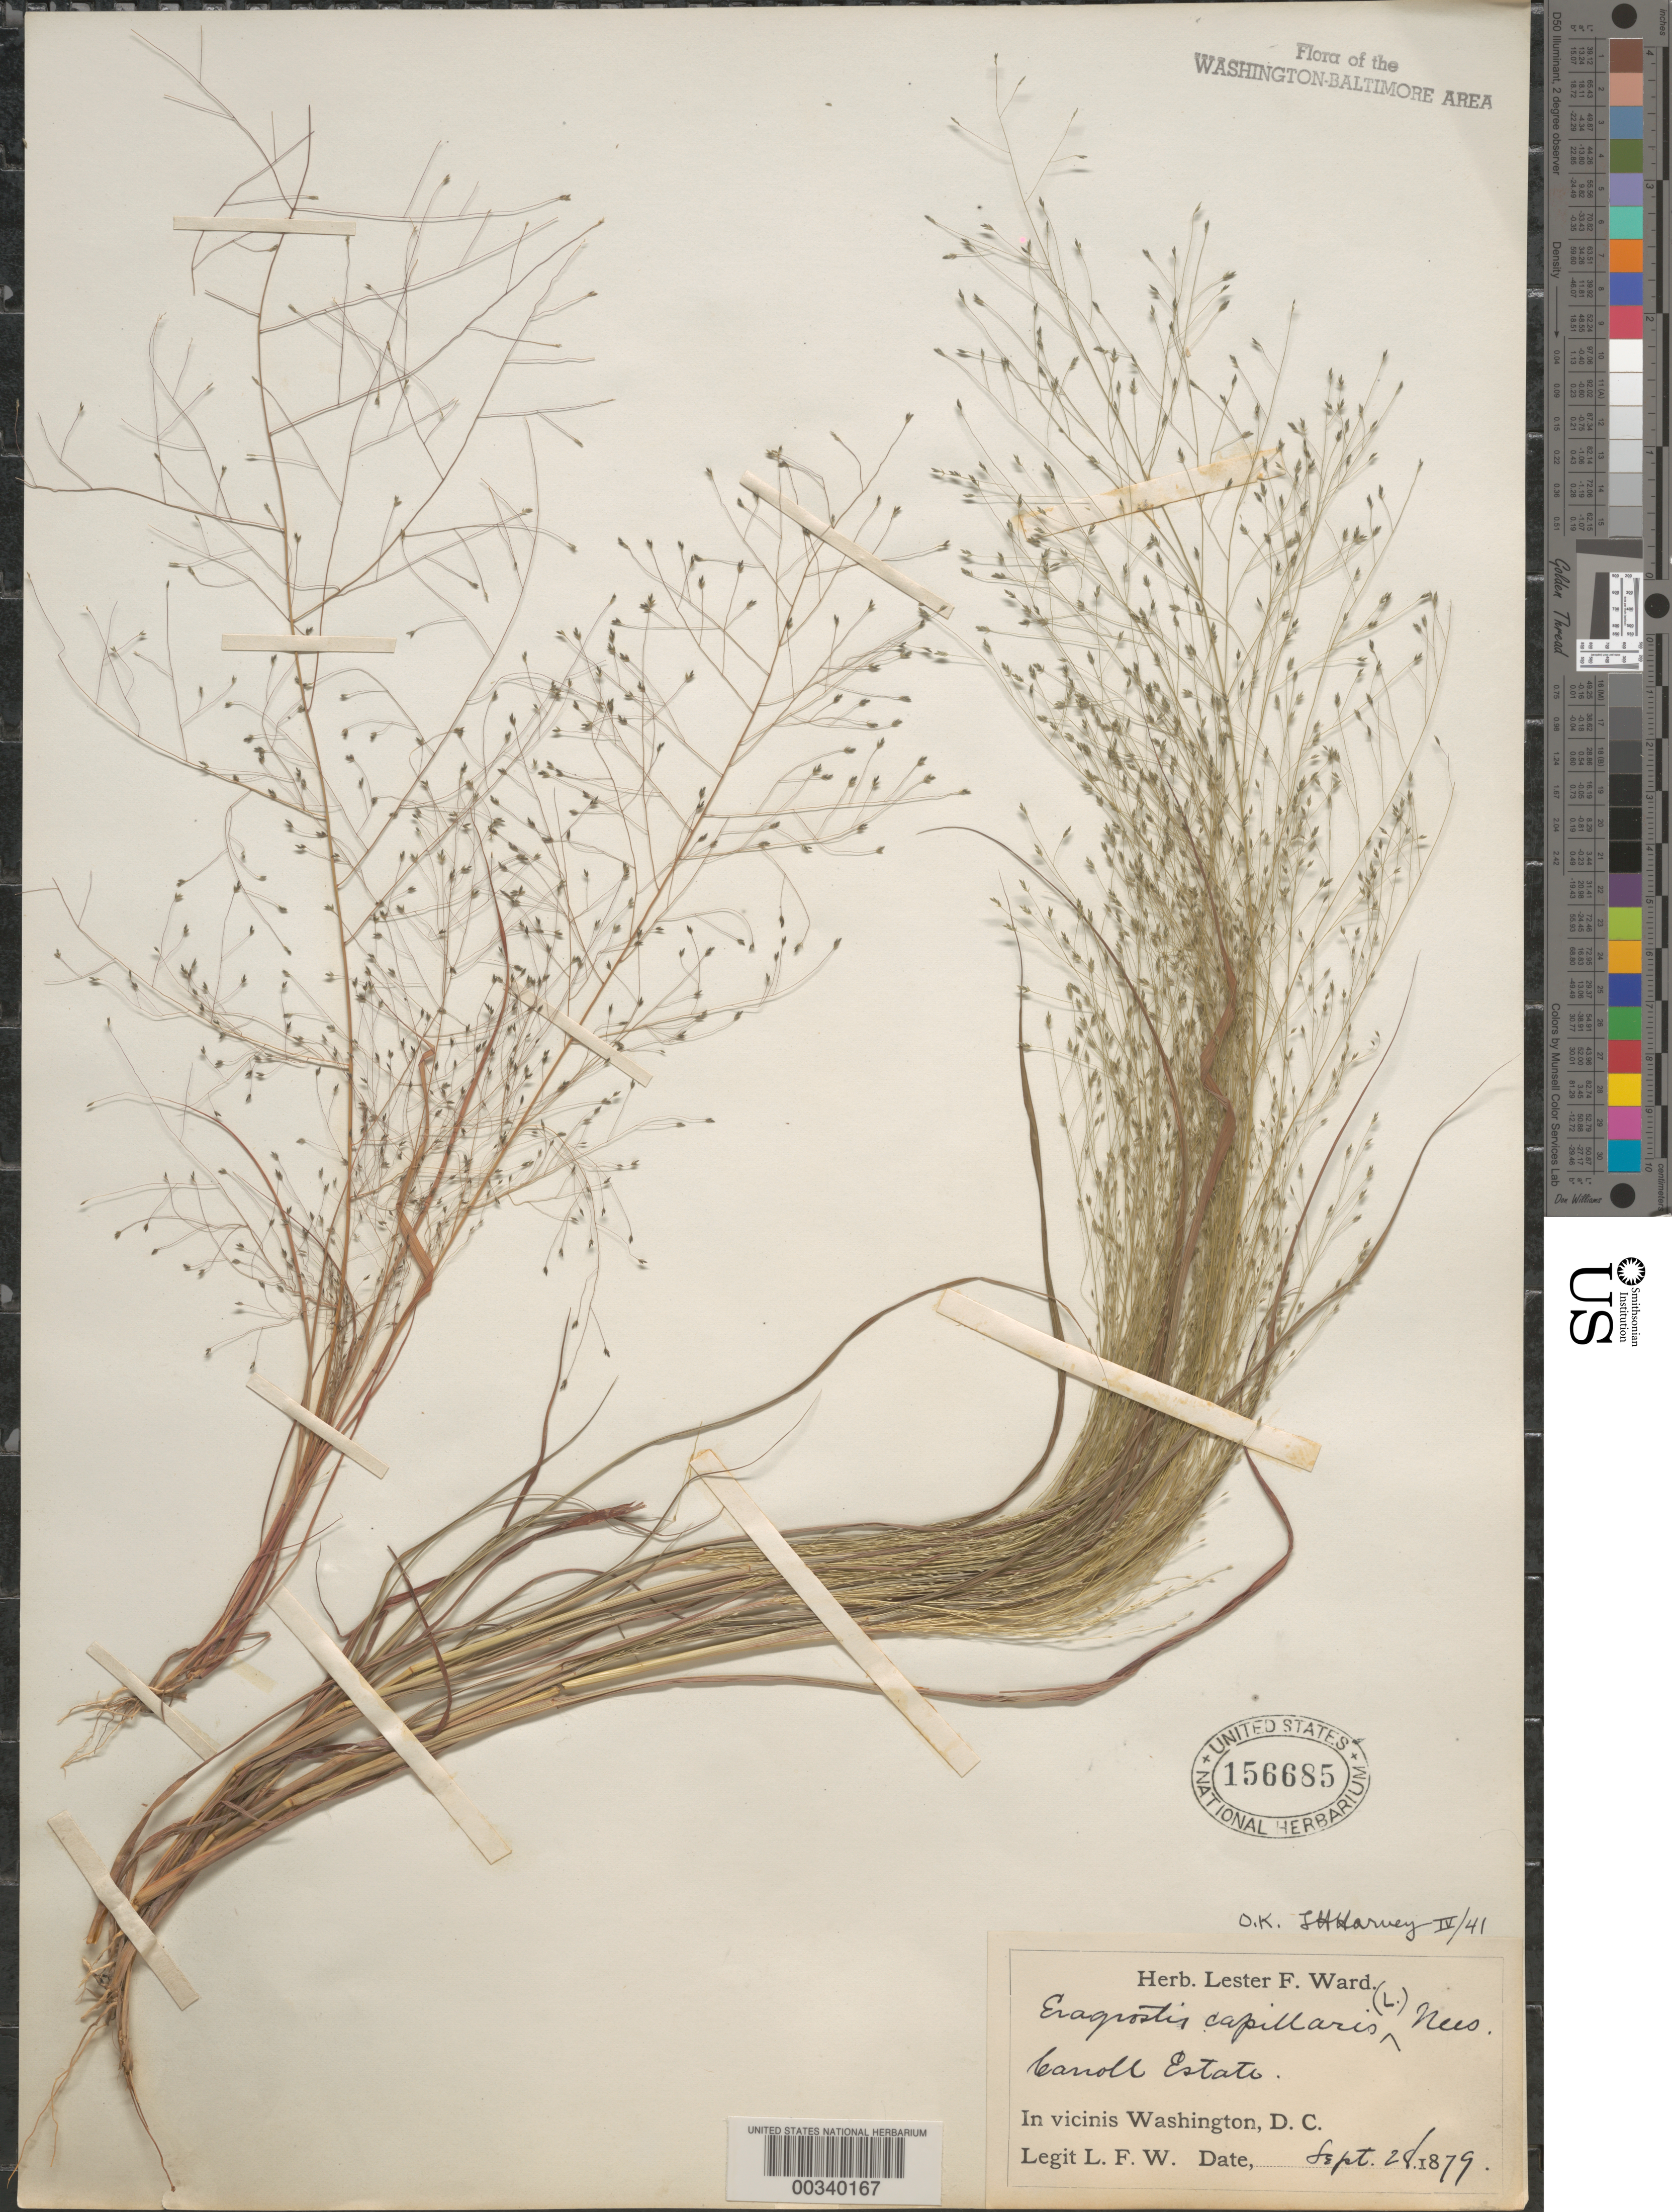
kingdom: Plantae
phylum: Tracheophyta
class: Liliopsida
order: Poales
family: Poaceae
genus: Eragrostis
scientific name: Eragrostis capillaris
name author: (L.) Nees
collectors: L. F. Ward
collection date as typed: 28 Sep 1879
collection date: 1879-09-28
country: United States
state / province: District of Columbia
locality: Carroll Estate Rock Creek Park and Vicinity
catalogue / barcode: US 156685